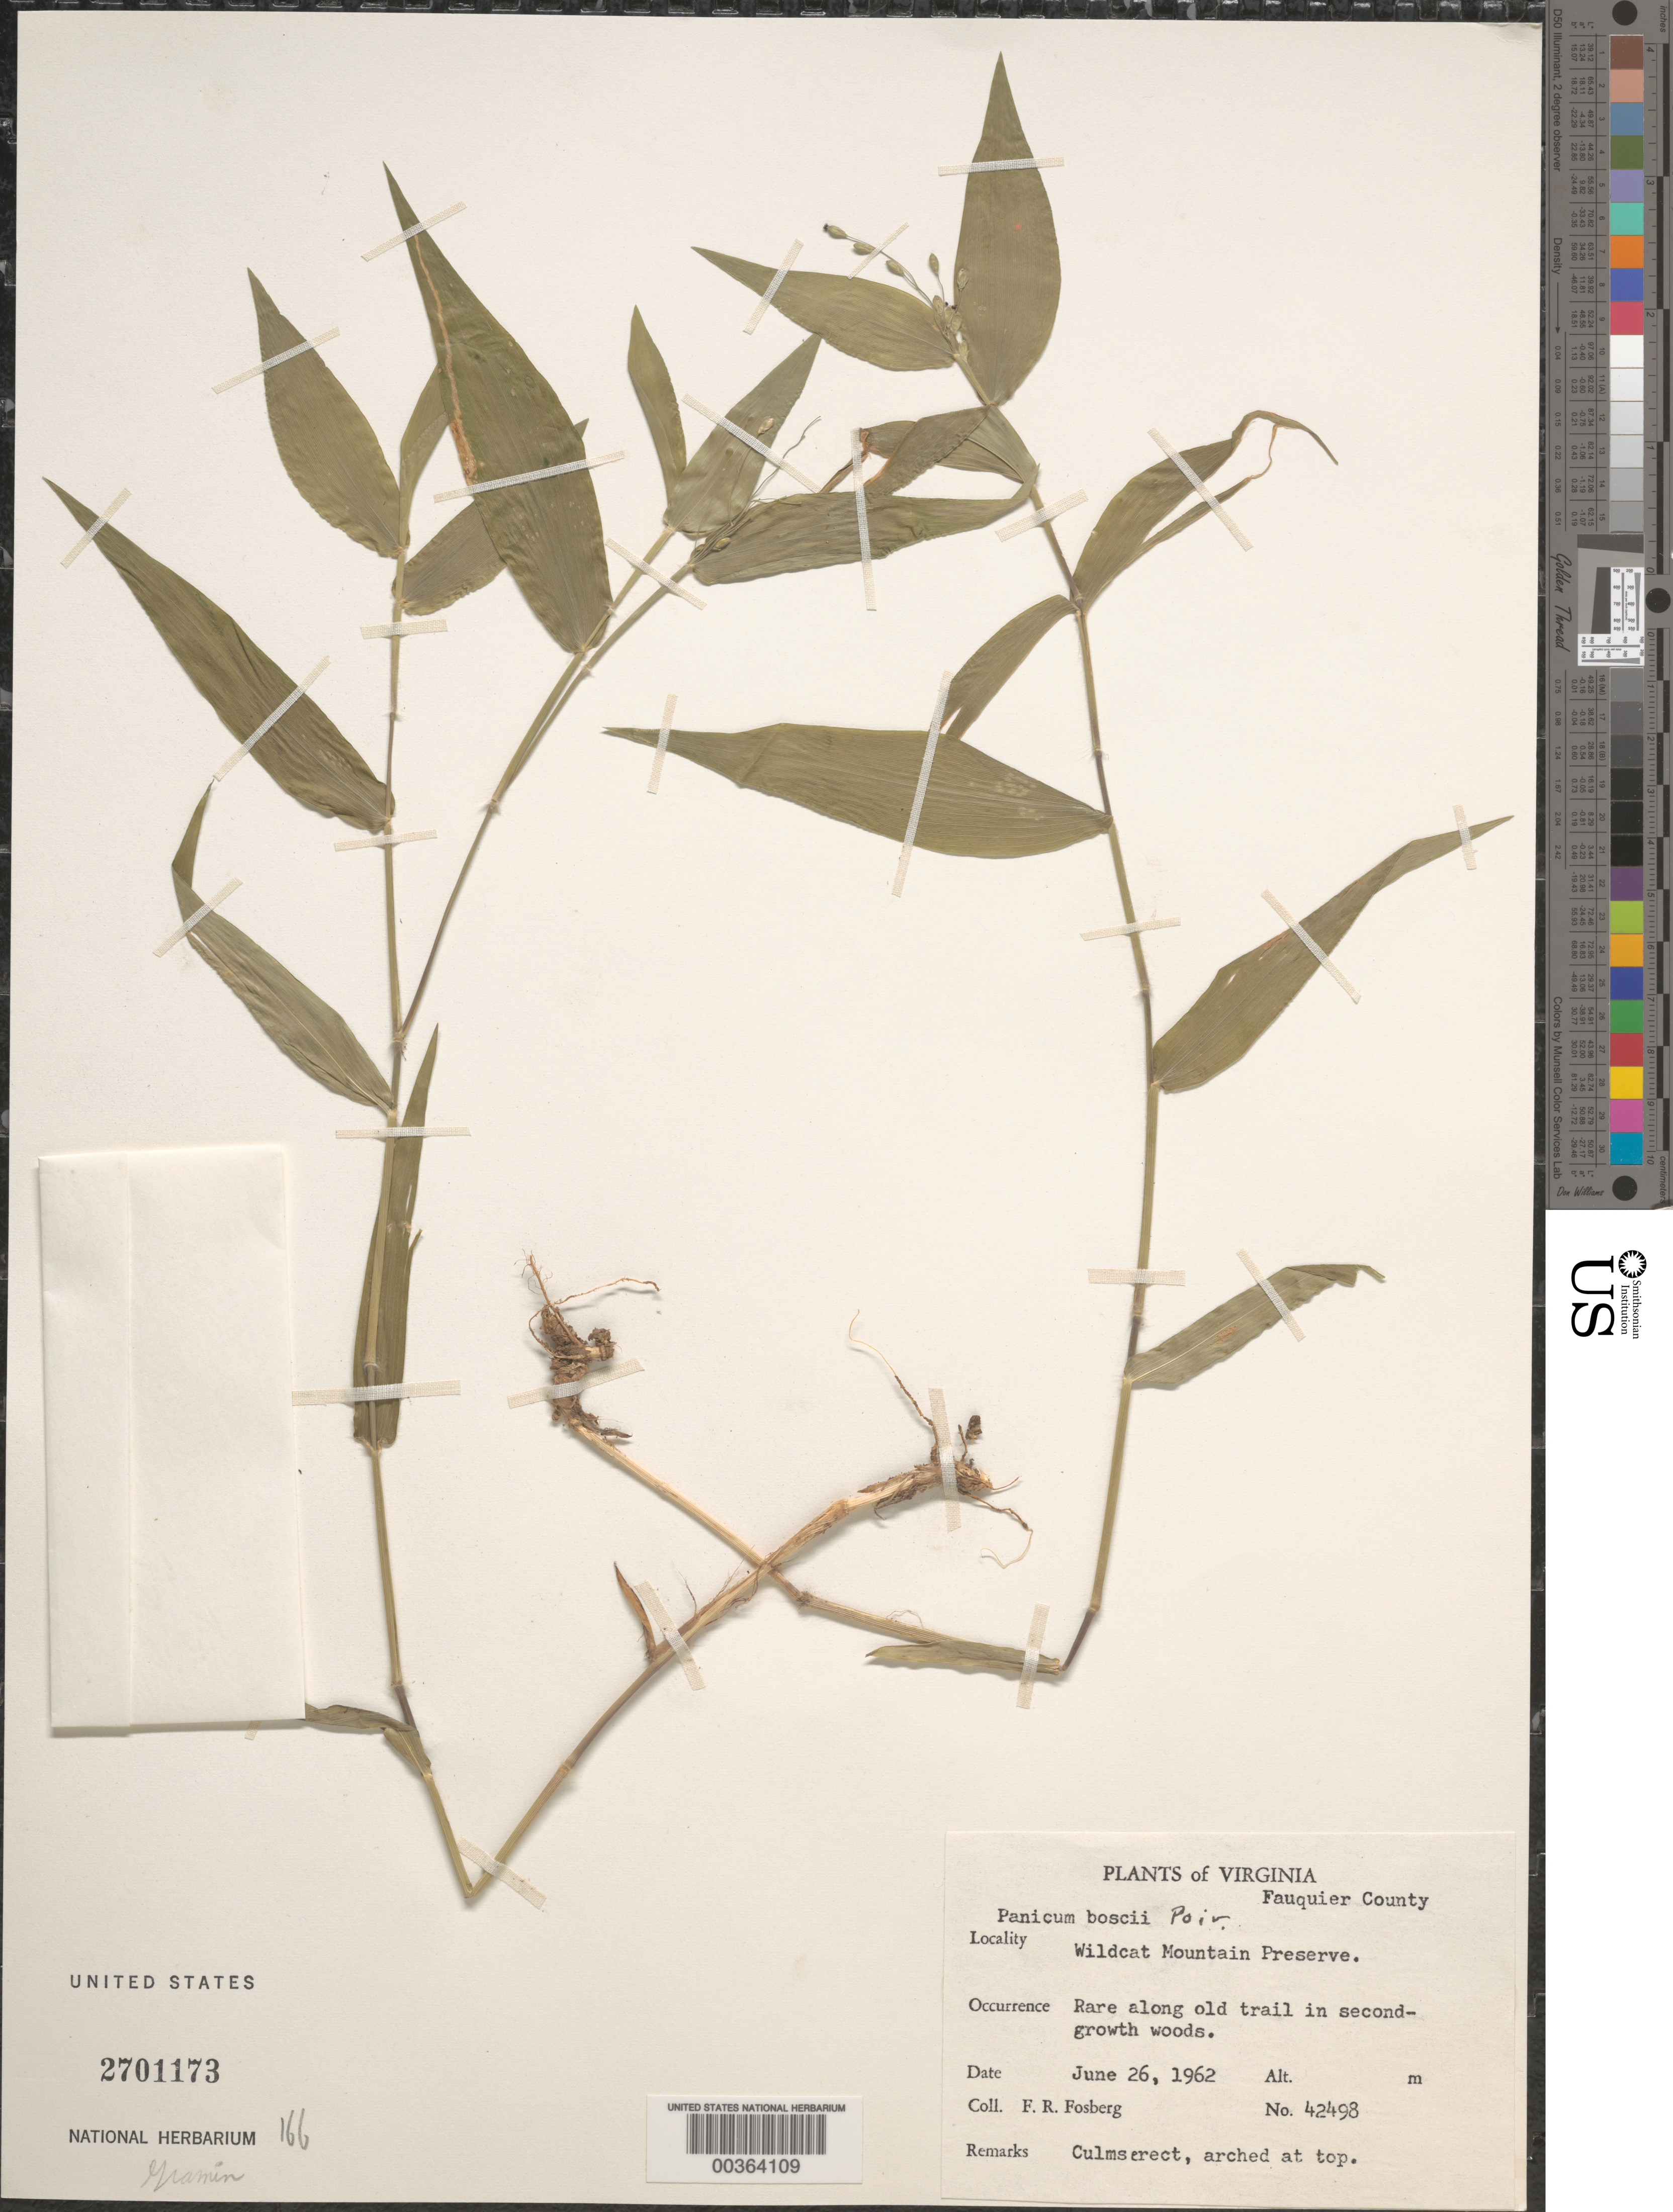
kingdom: Plantae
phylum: Tracheophyta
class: Liliopsida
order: Poales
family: Poaceae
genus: Dichanthelium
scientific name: Dichanthelium boscii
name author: (Poir.) Gould & C.A. Clark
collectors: F. R. Fosberg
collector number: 42498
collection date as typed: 26 Jun 1962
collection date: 1962-06-26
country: United States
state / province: Virginia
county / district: Fauquier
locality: Wildcat Mountain Preserve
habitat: Along old trail in secondary growth woods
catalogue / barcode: US 2701173